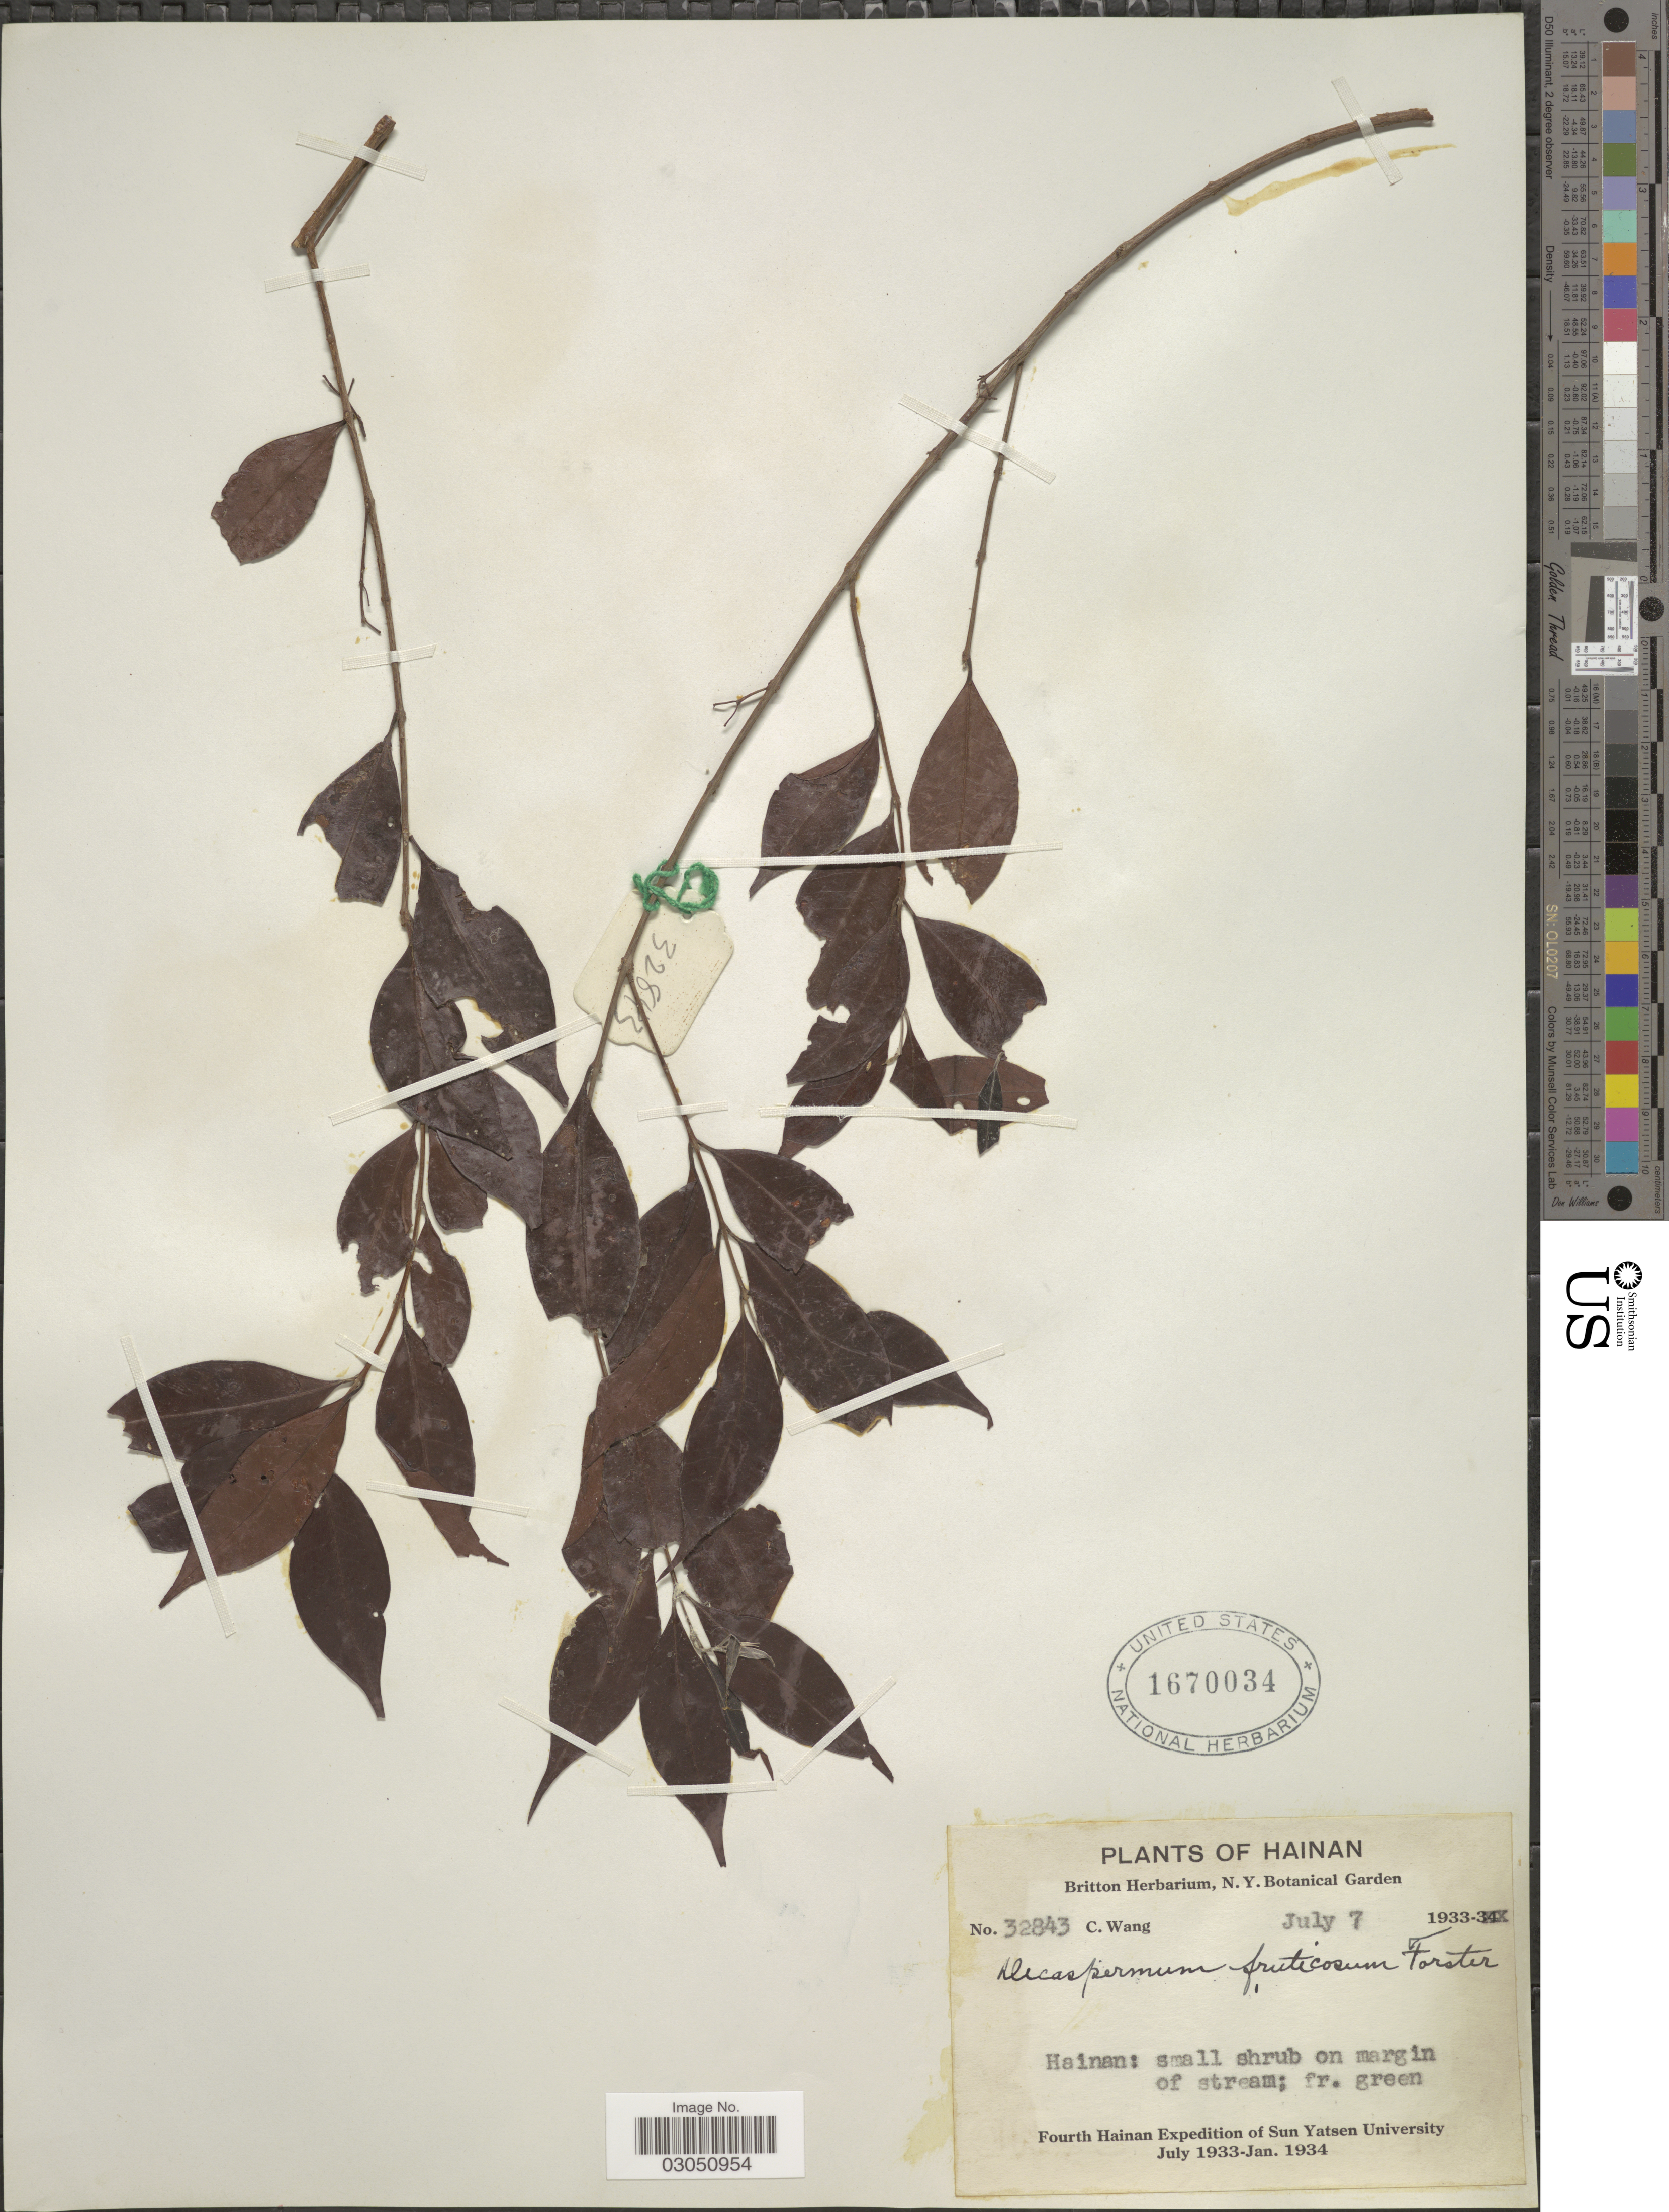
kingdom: Plantae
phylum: Tracheophyta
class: Magnoliopsida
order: Myrtales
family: Myrtaceae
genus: Decaspermum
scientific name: Decaspermum gracilentum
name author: (Hance) Merr. & L.M. Perry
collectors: C. Wang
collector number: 32843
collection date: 1933-07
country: China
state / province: Hainan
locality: Small shrub on margin of stream.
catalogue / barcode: US 1670034